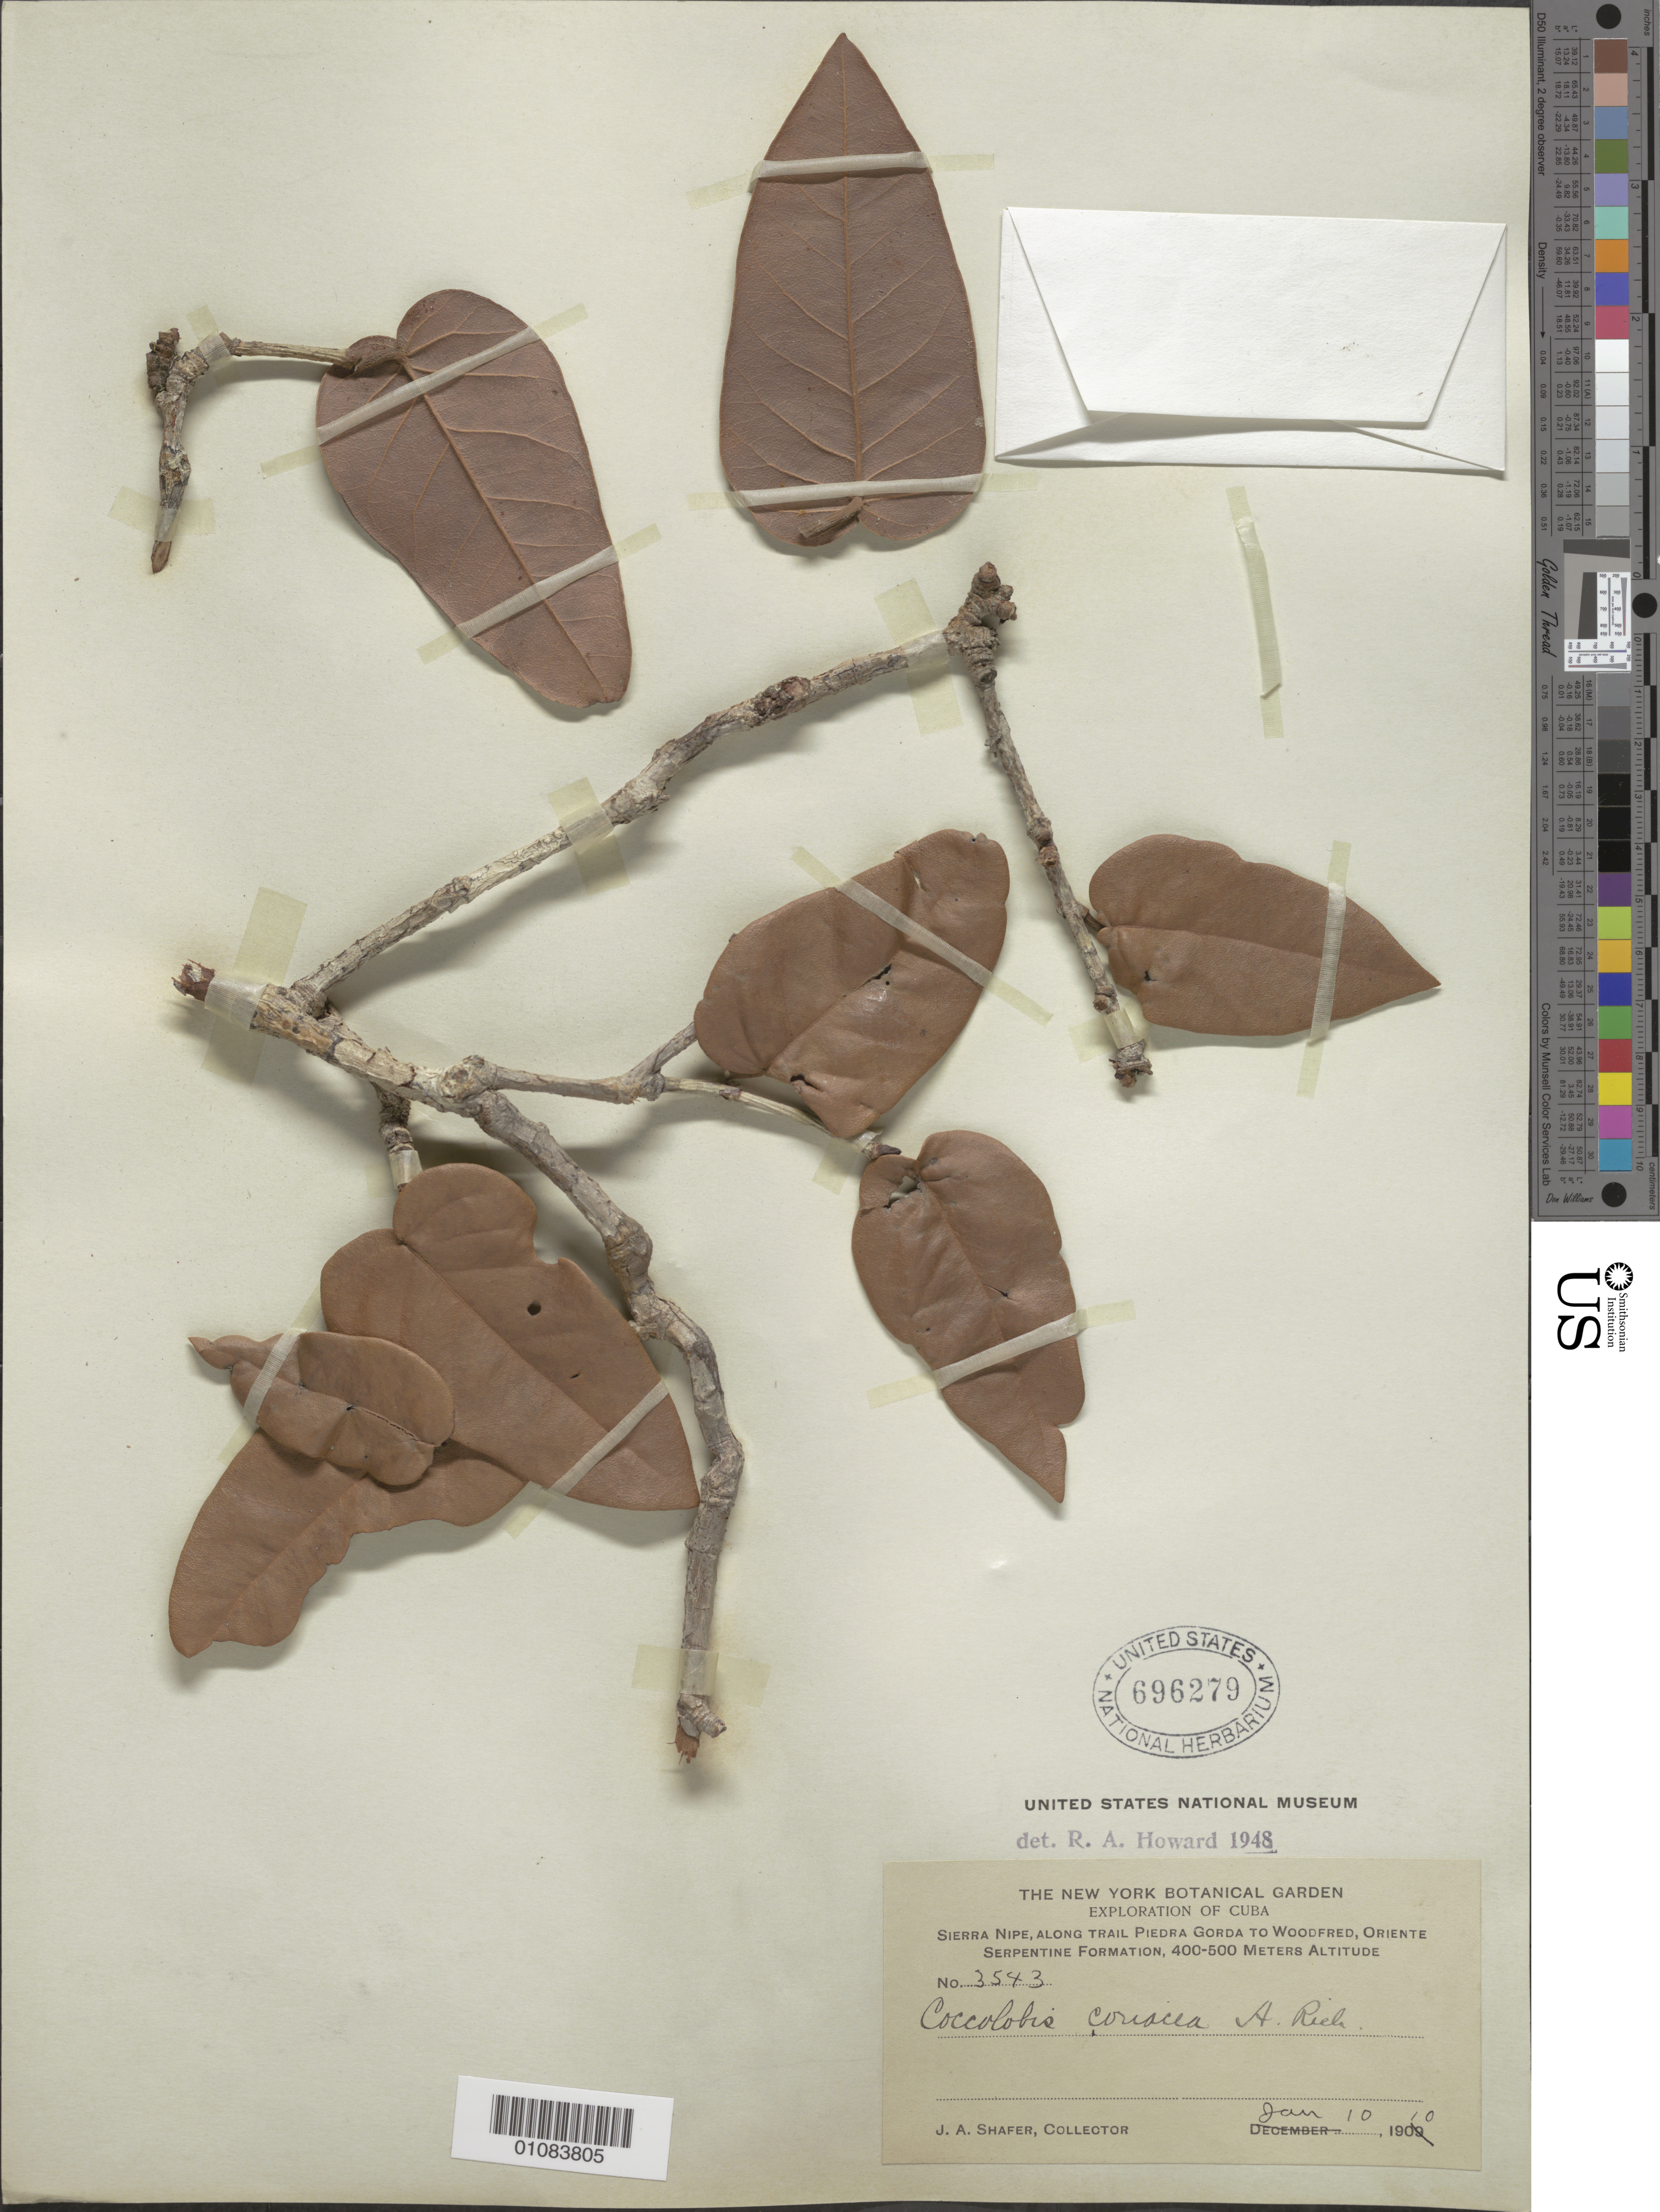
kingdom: Plantae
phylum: Tracheophyta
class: Magnoliopsida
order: Caryophyllales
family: Polygonaceae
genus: Coccoloba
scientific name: Coccoloba coriacea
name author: A. Rich.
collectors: J. A. Shafer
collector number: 3543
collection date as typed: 10 Jan 1910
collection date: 1910-01-10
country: Cuba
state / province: Holguín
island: Cuba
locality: Oriente, Sierra Nipe, along trail Piedra Gorda to Woodfred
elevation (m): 400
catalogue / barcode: US 696279